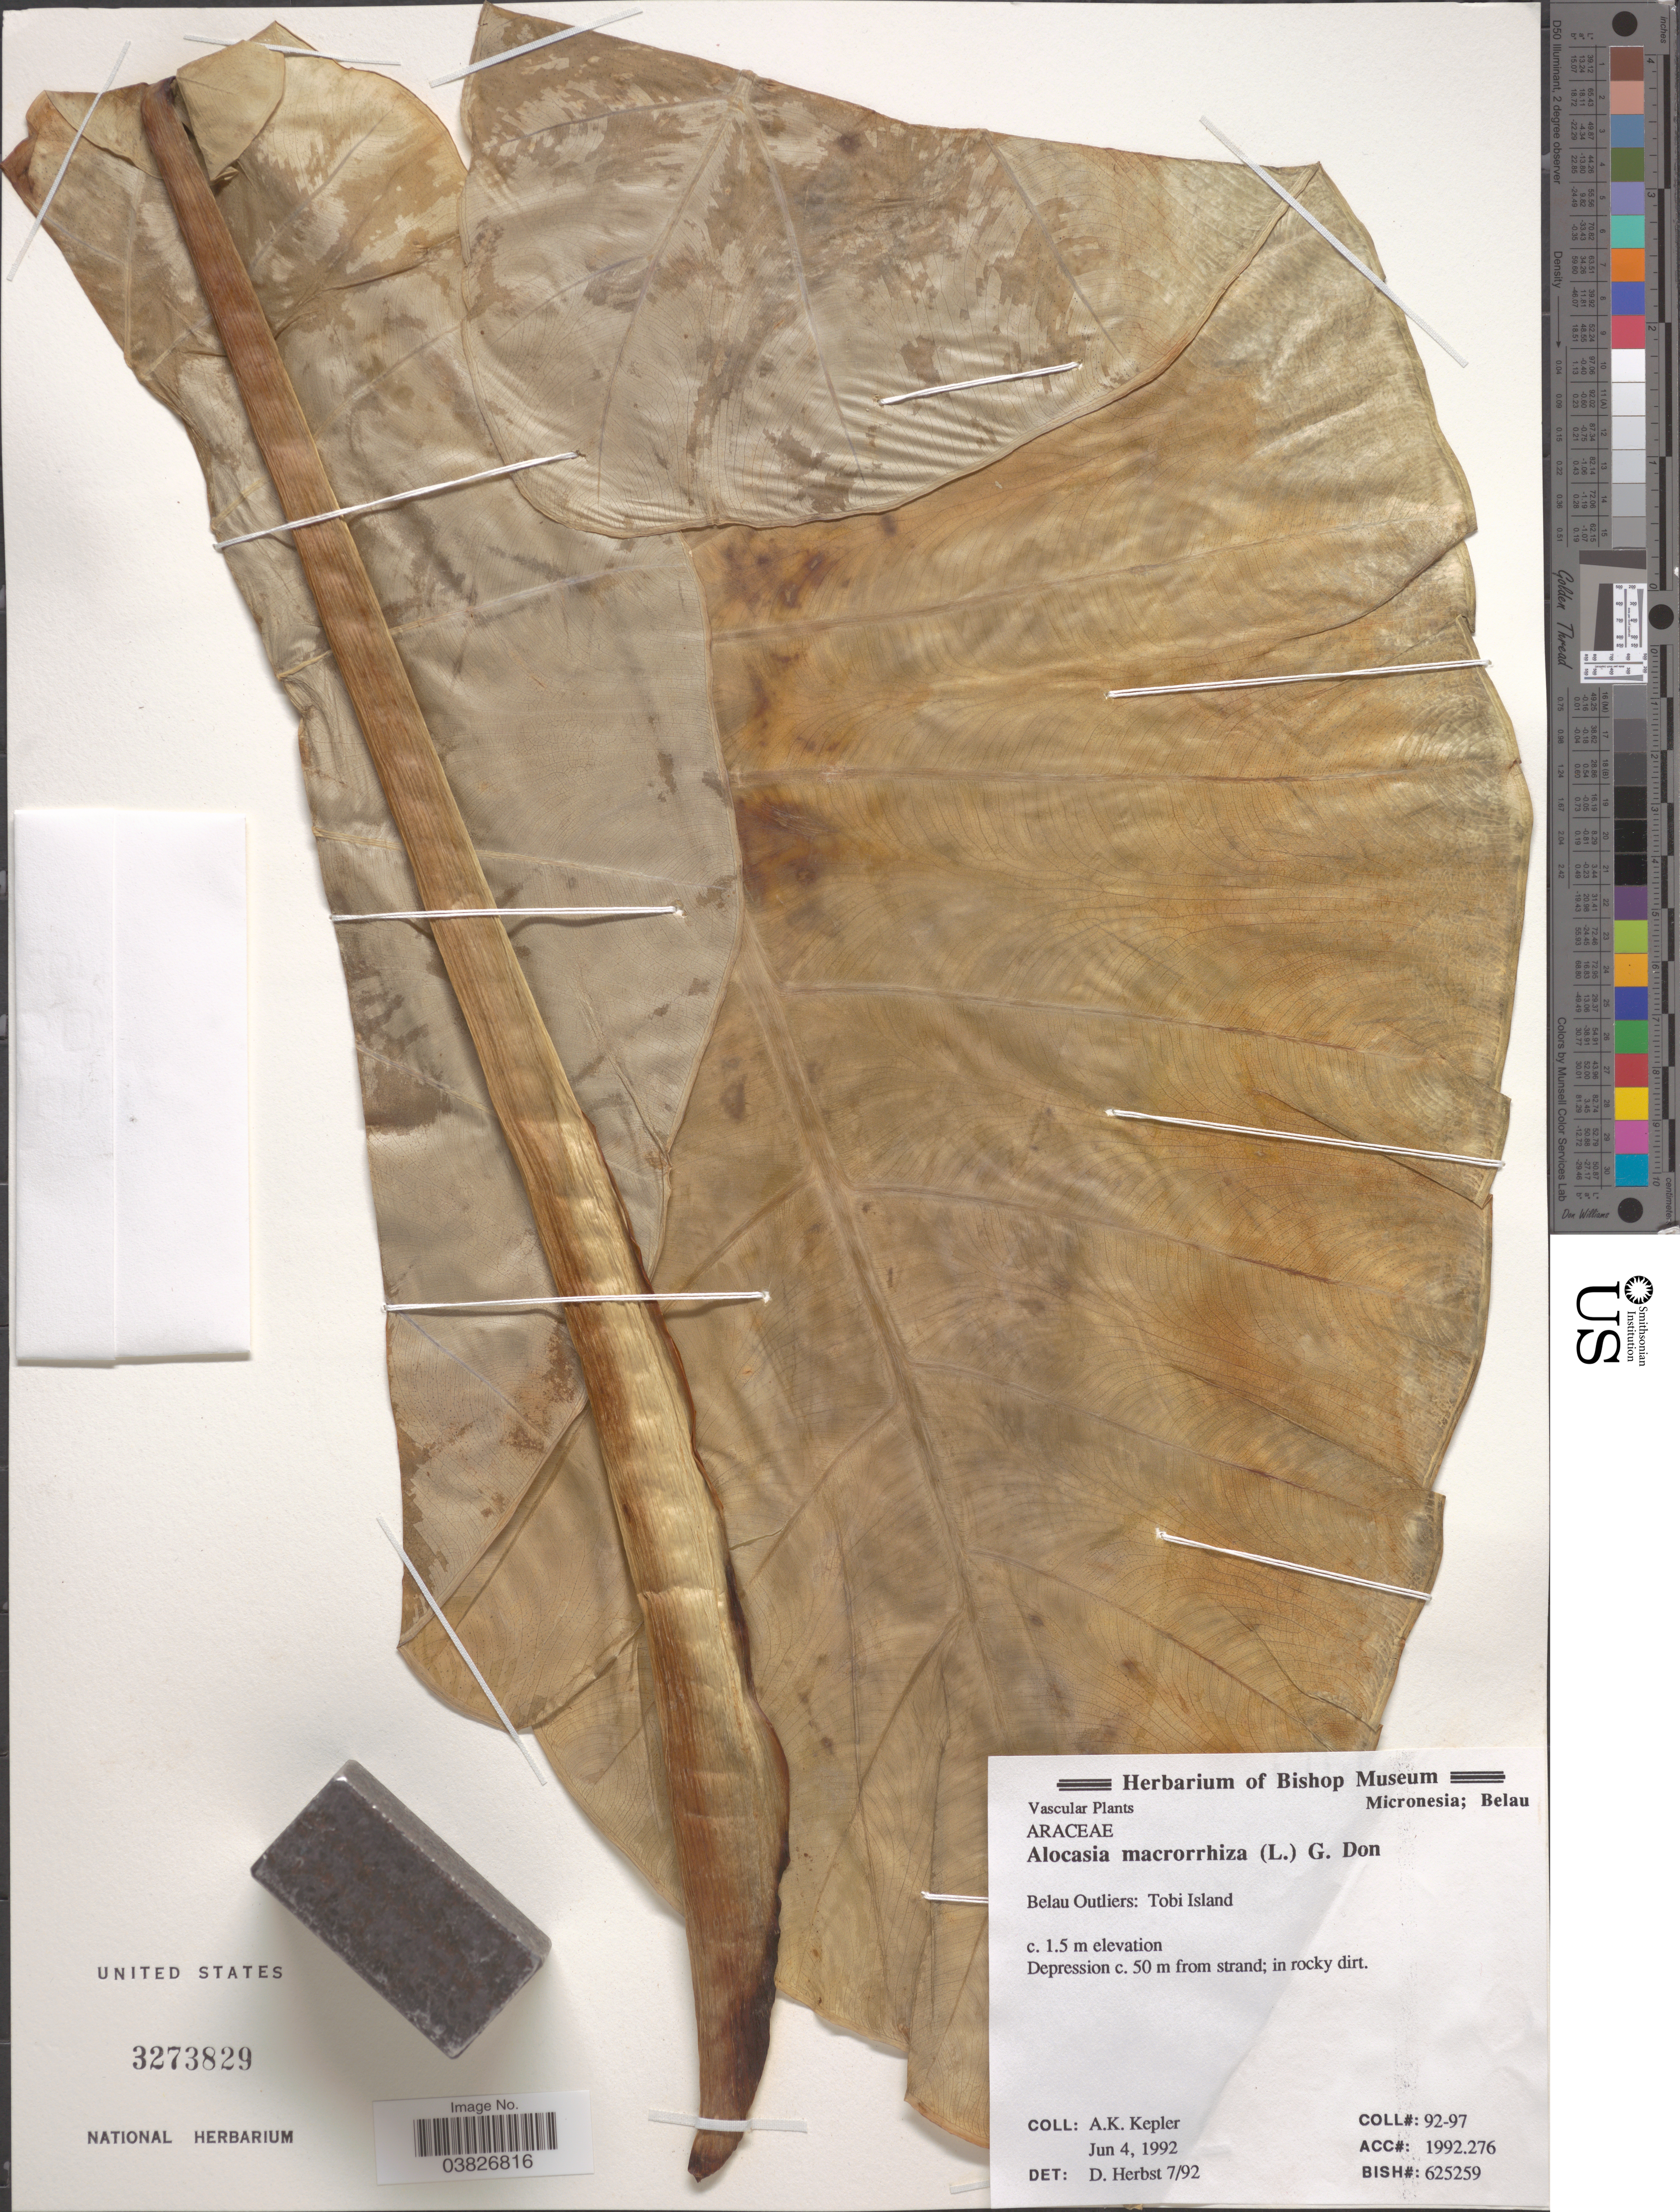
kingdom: Plantae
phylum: Tracheophyta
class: Liliopsida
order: Alismatales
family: Araceae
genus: Alocasia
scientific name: Alocasia macrorrhizos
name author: (L.) G. Don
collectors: A. K. Kepler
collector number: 92-97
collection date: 1992-06-04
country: Palau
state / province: Belau Outliers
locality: Tobi Island.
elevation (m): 1.5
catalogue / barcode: US 3273829